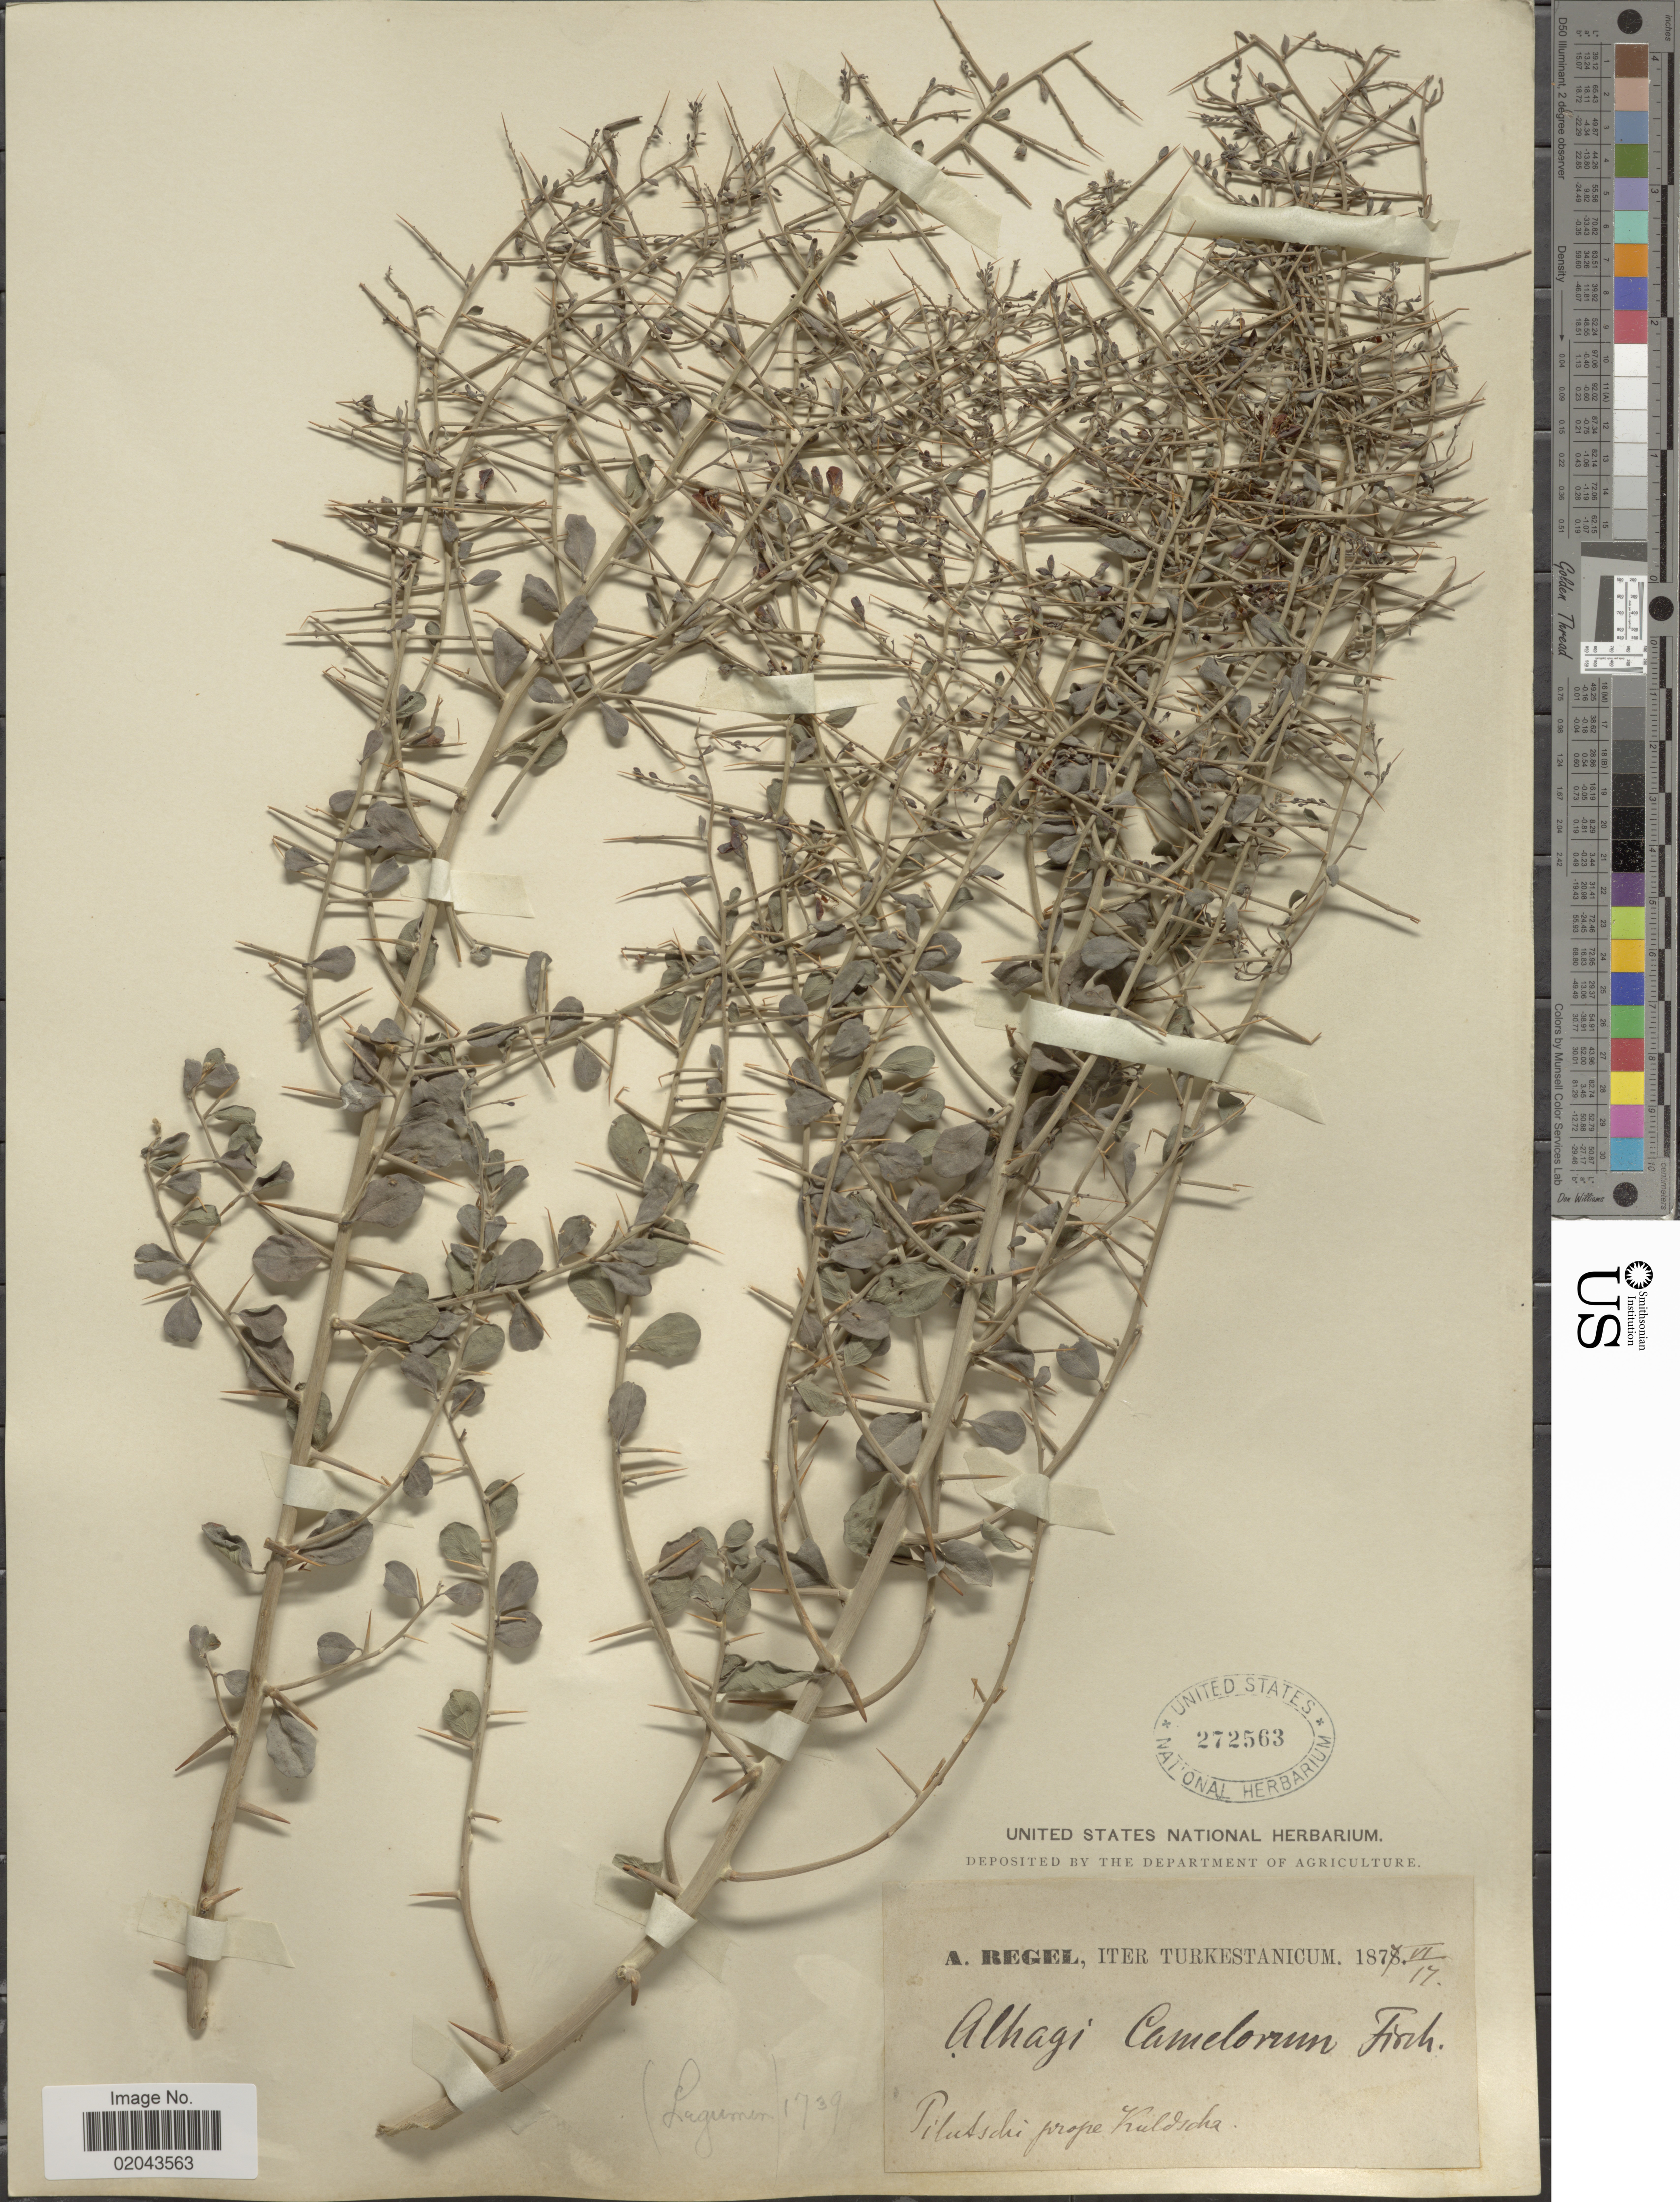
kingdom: Plantae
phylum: Tracheophyta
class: Magnoliopsida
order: Fabales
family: Fabaceae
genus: Alhagi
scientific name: Alhagi camelorum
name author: Fisch.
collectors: A. Regel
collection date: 1877-06-17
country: Kazakhstan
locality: Iter Turkestanicum, Pilutschi prope Kuldida.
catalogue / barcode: US 272563